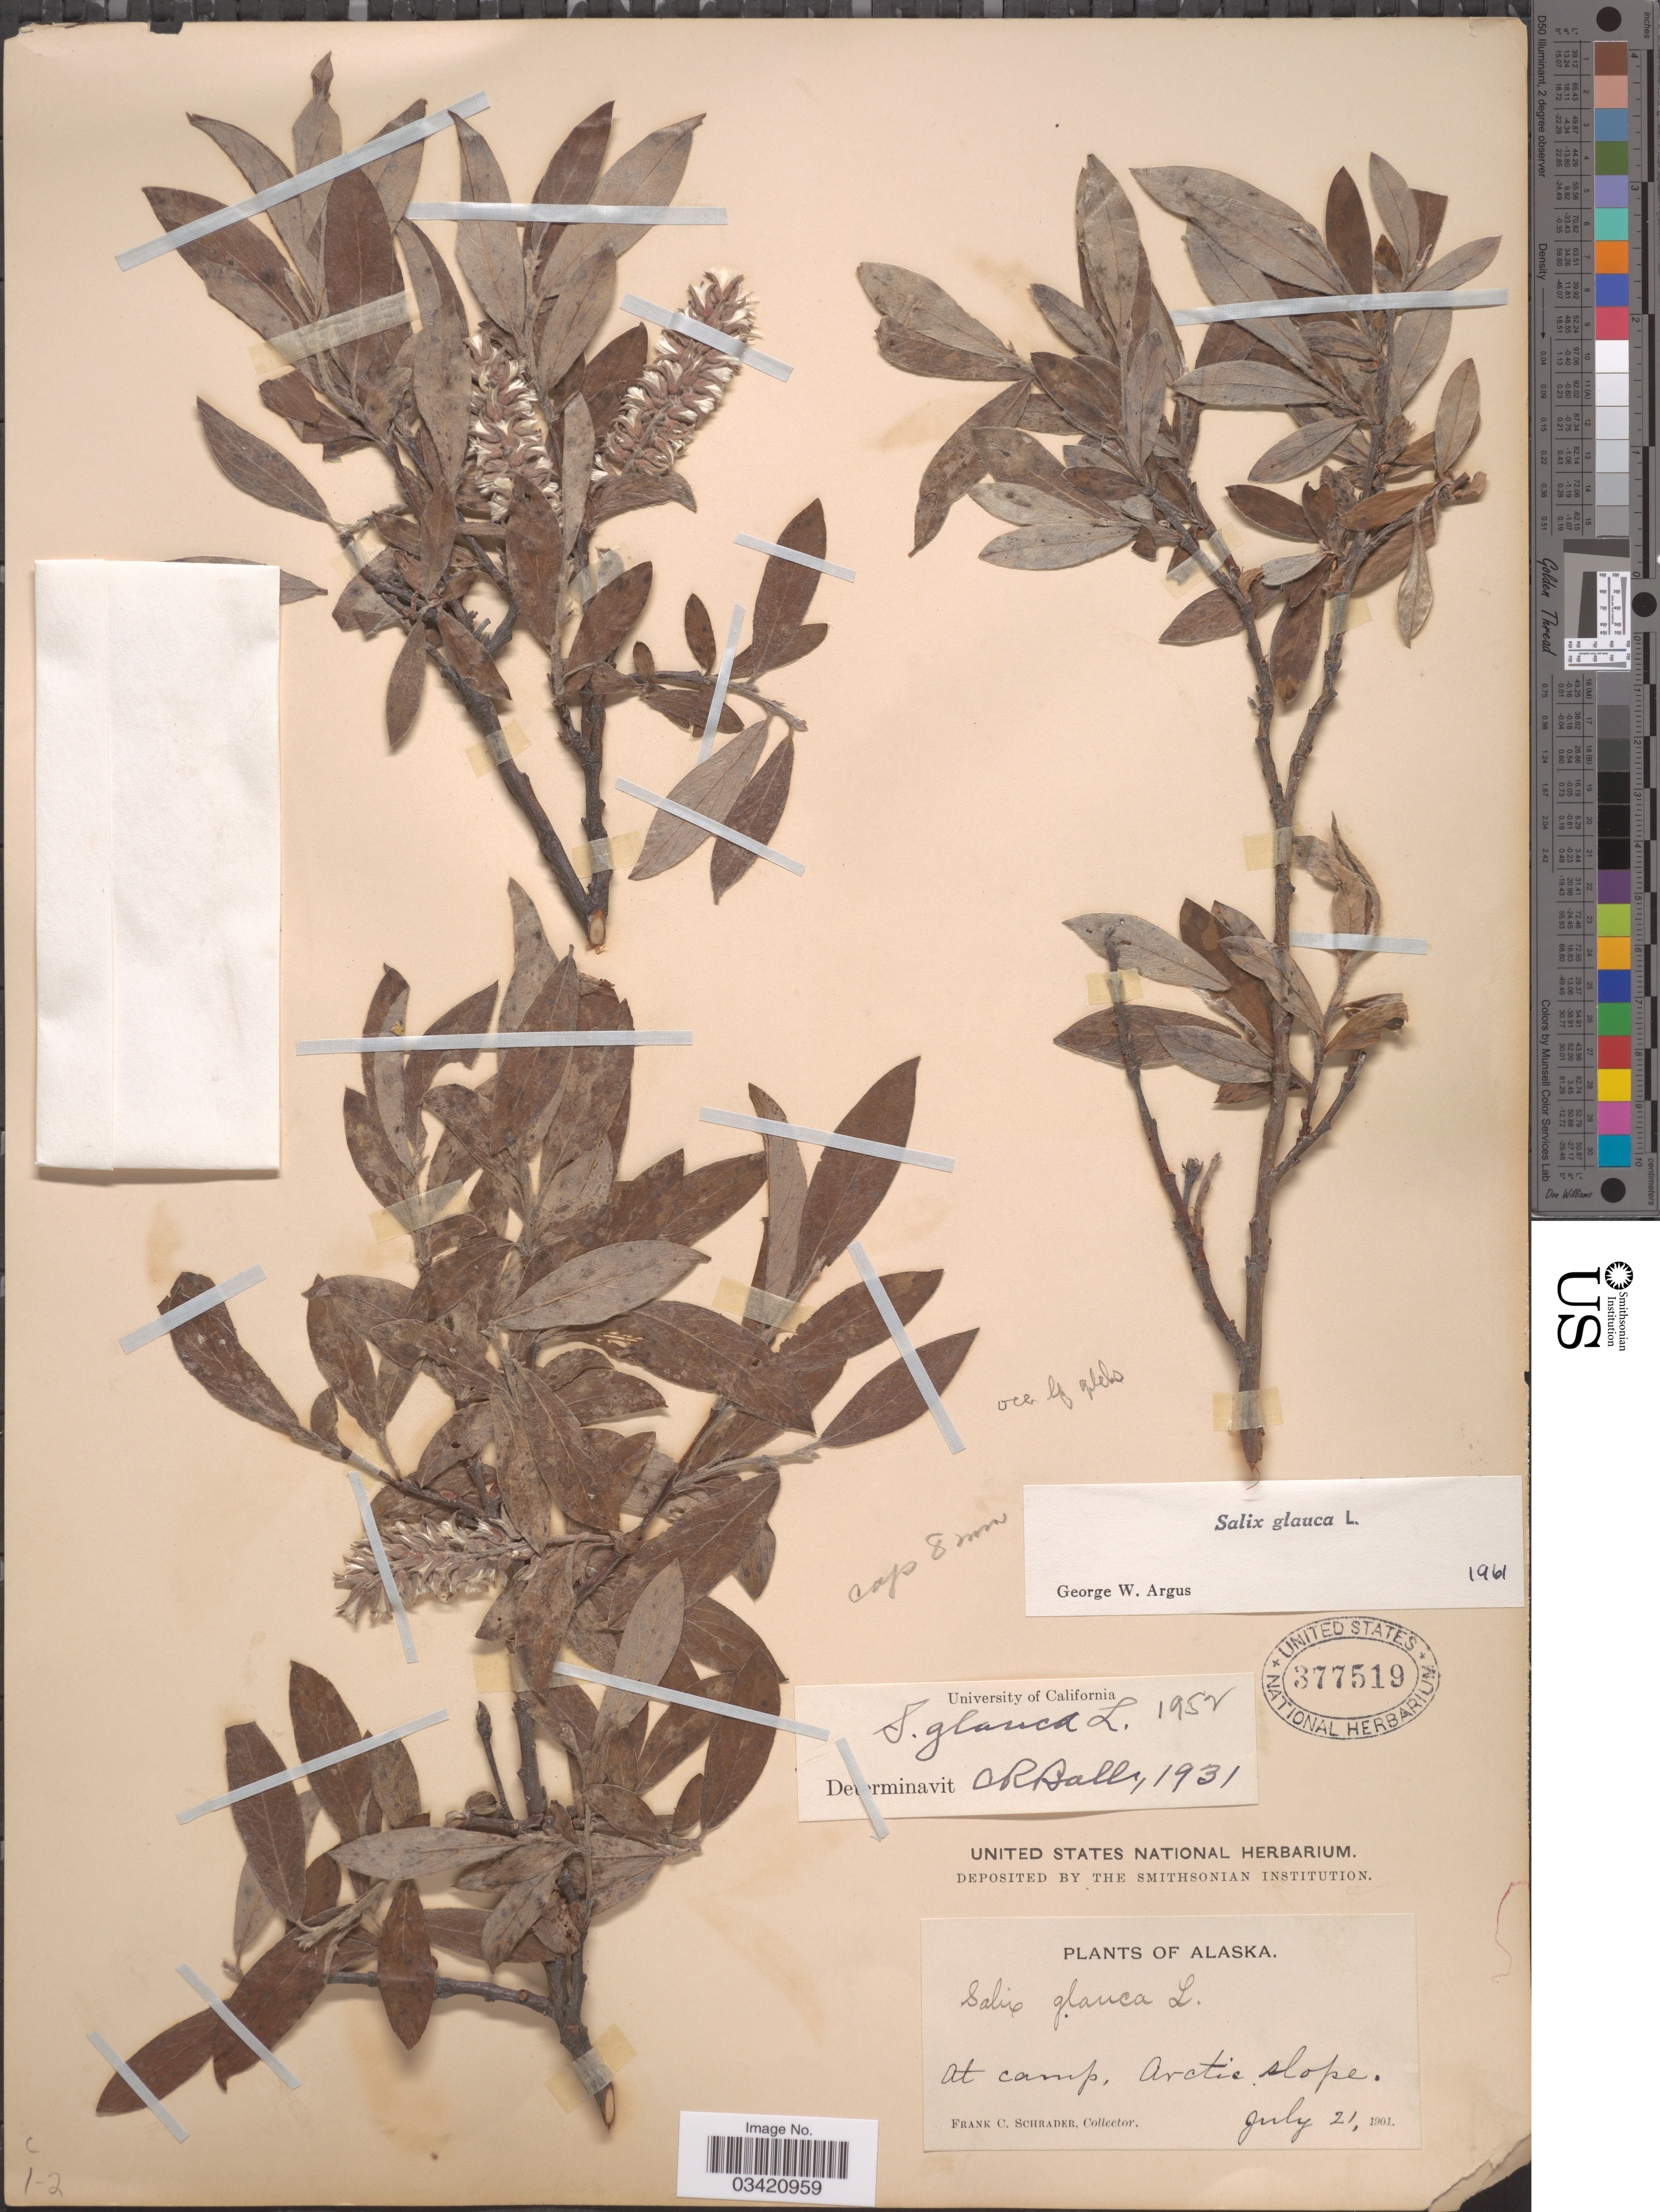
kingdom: Plantae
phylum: Tracheophyta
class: Magnoliopsida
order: Malpighiales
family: Salicaceae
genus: Salix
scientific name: Salix glauca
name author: L.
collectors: F. C. Schrader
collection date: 1901-07-21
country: United States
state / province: Alaska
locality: At camp, Arctic Slope.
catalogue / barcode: US 377519